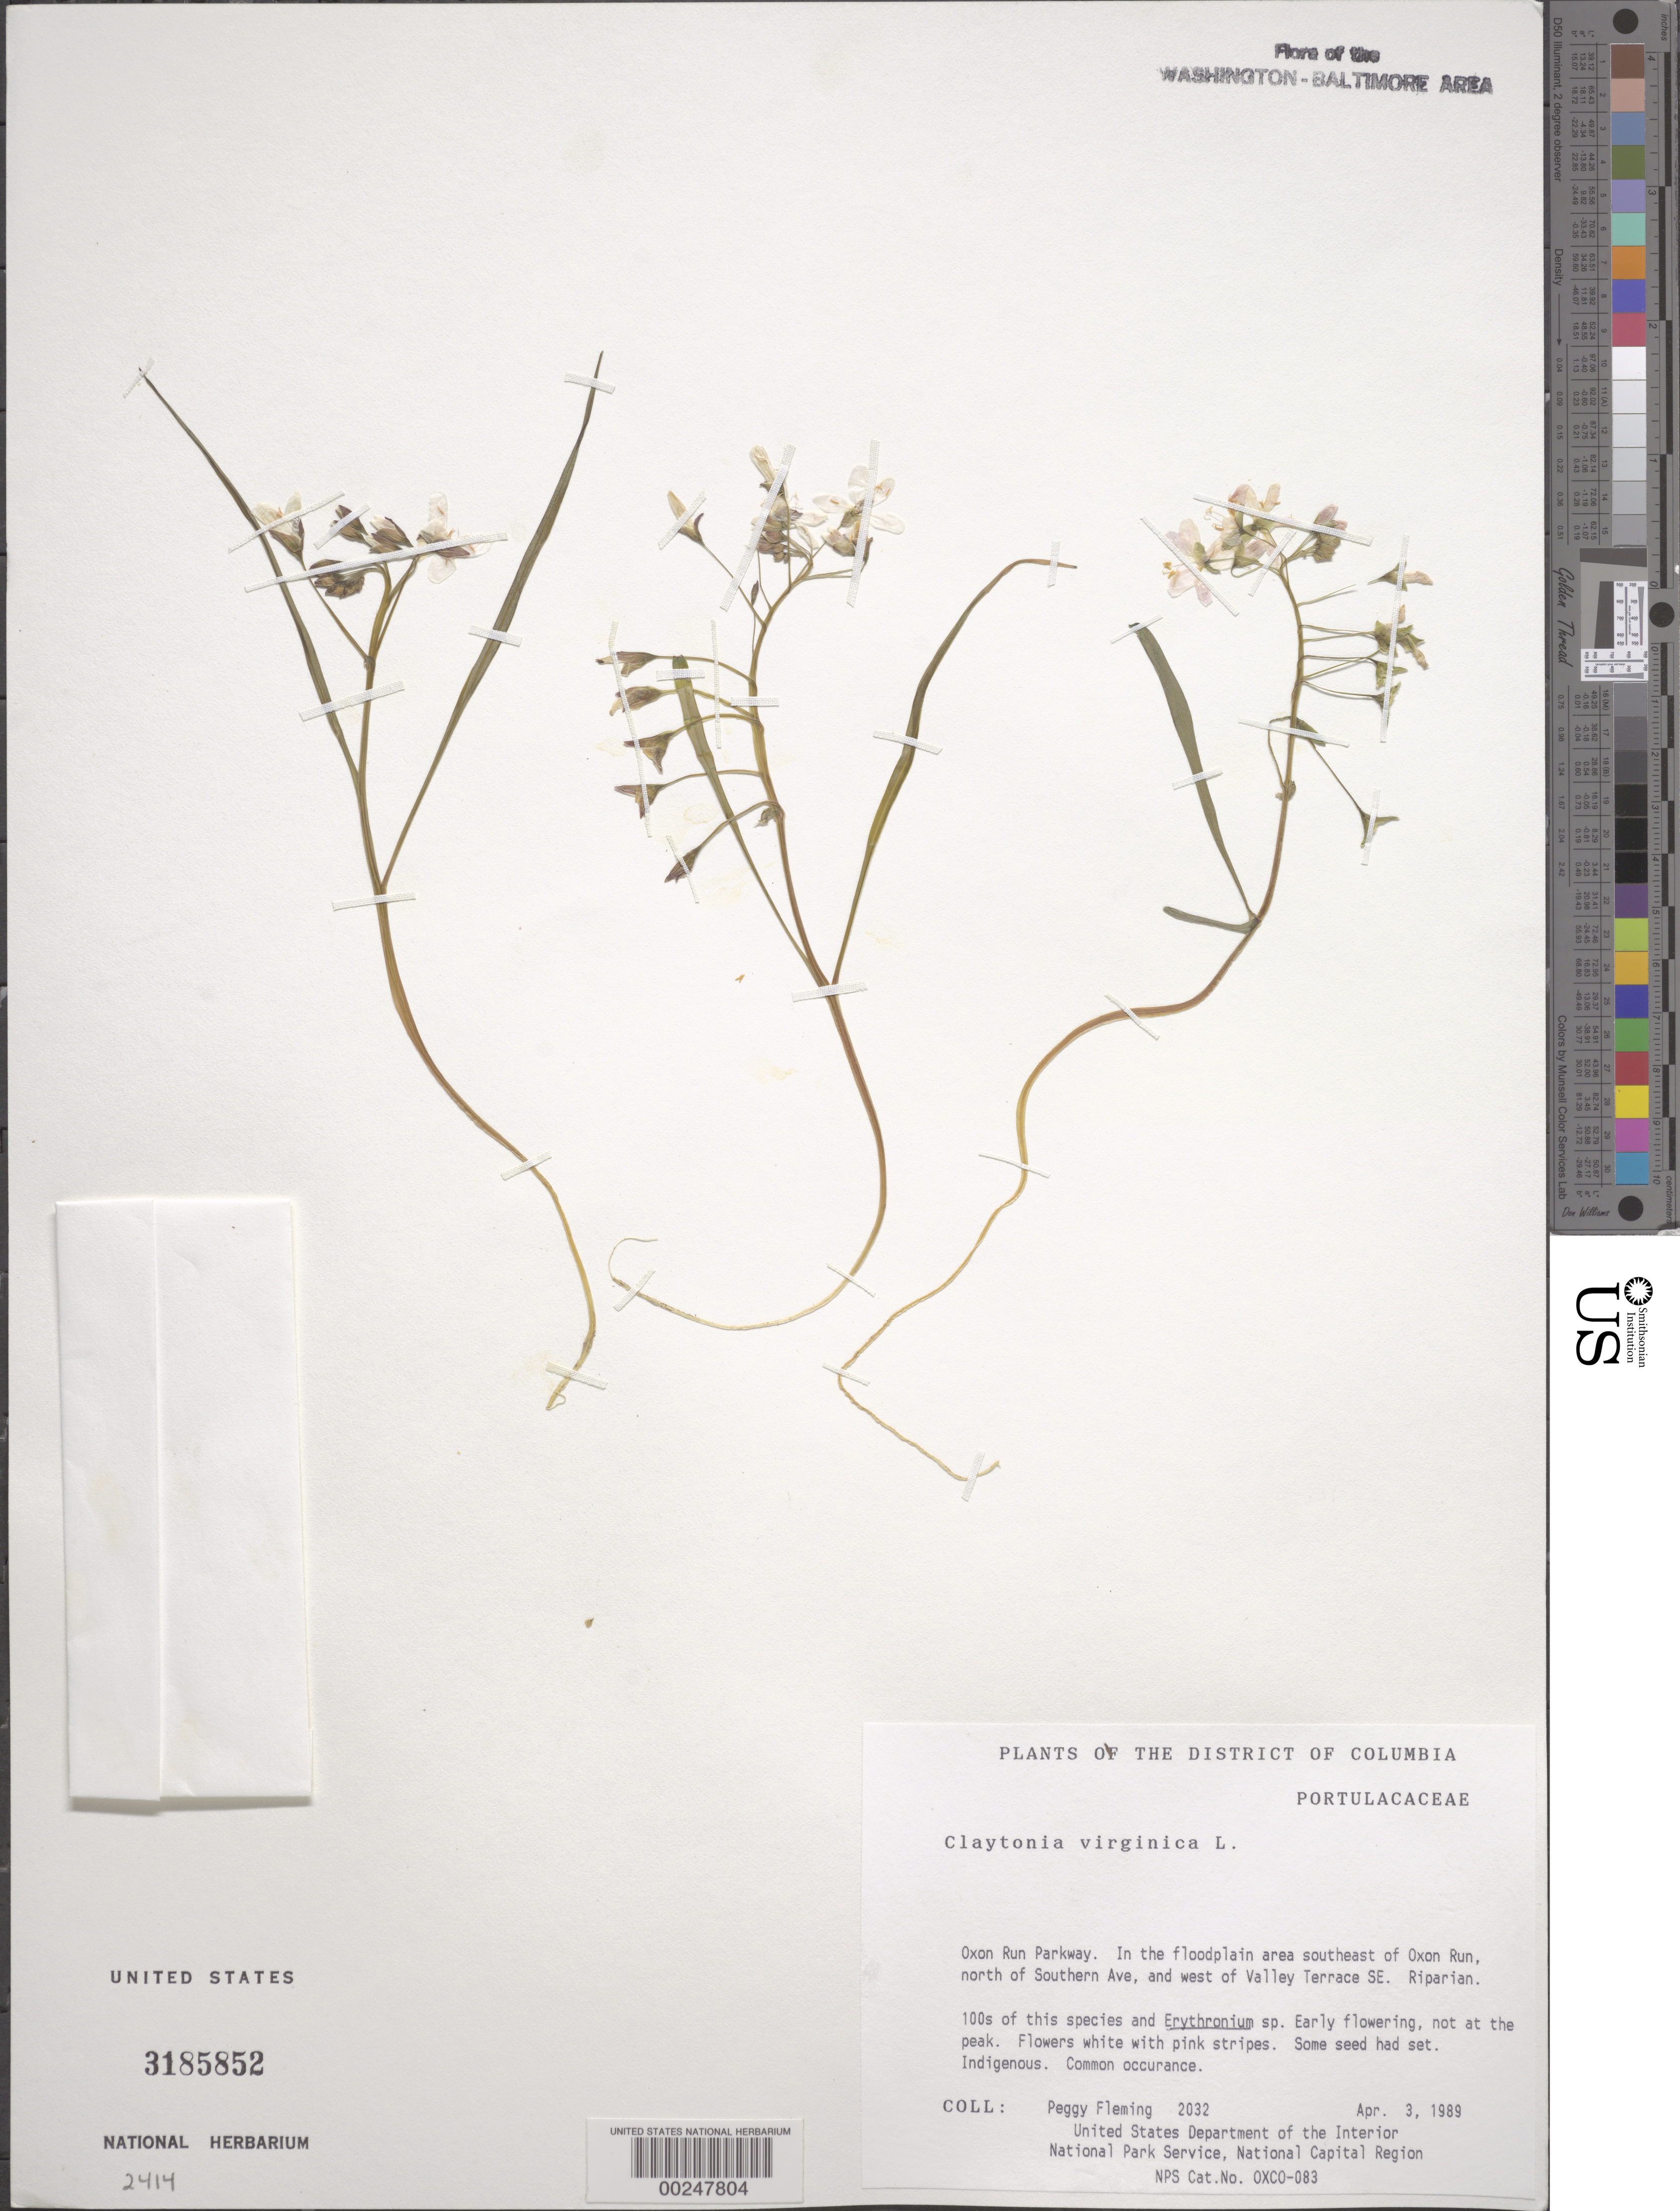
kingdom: Plantae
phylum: Tracheophyta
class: Magnoliopsida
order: Caryophyllales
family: Montiaceae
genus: Claytonia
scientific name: Claytonia virginica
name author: L.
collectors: P. Fleming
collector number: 2032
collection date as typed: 03 Apr 1989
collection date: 1989-04-03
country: United States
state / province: District of Columbia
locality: Oxon Run Parkway, in floodplain area SE of Oxon Run, N of Southern Ave, W of Valley Terrace, SE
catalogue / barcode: US 3185852